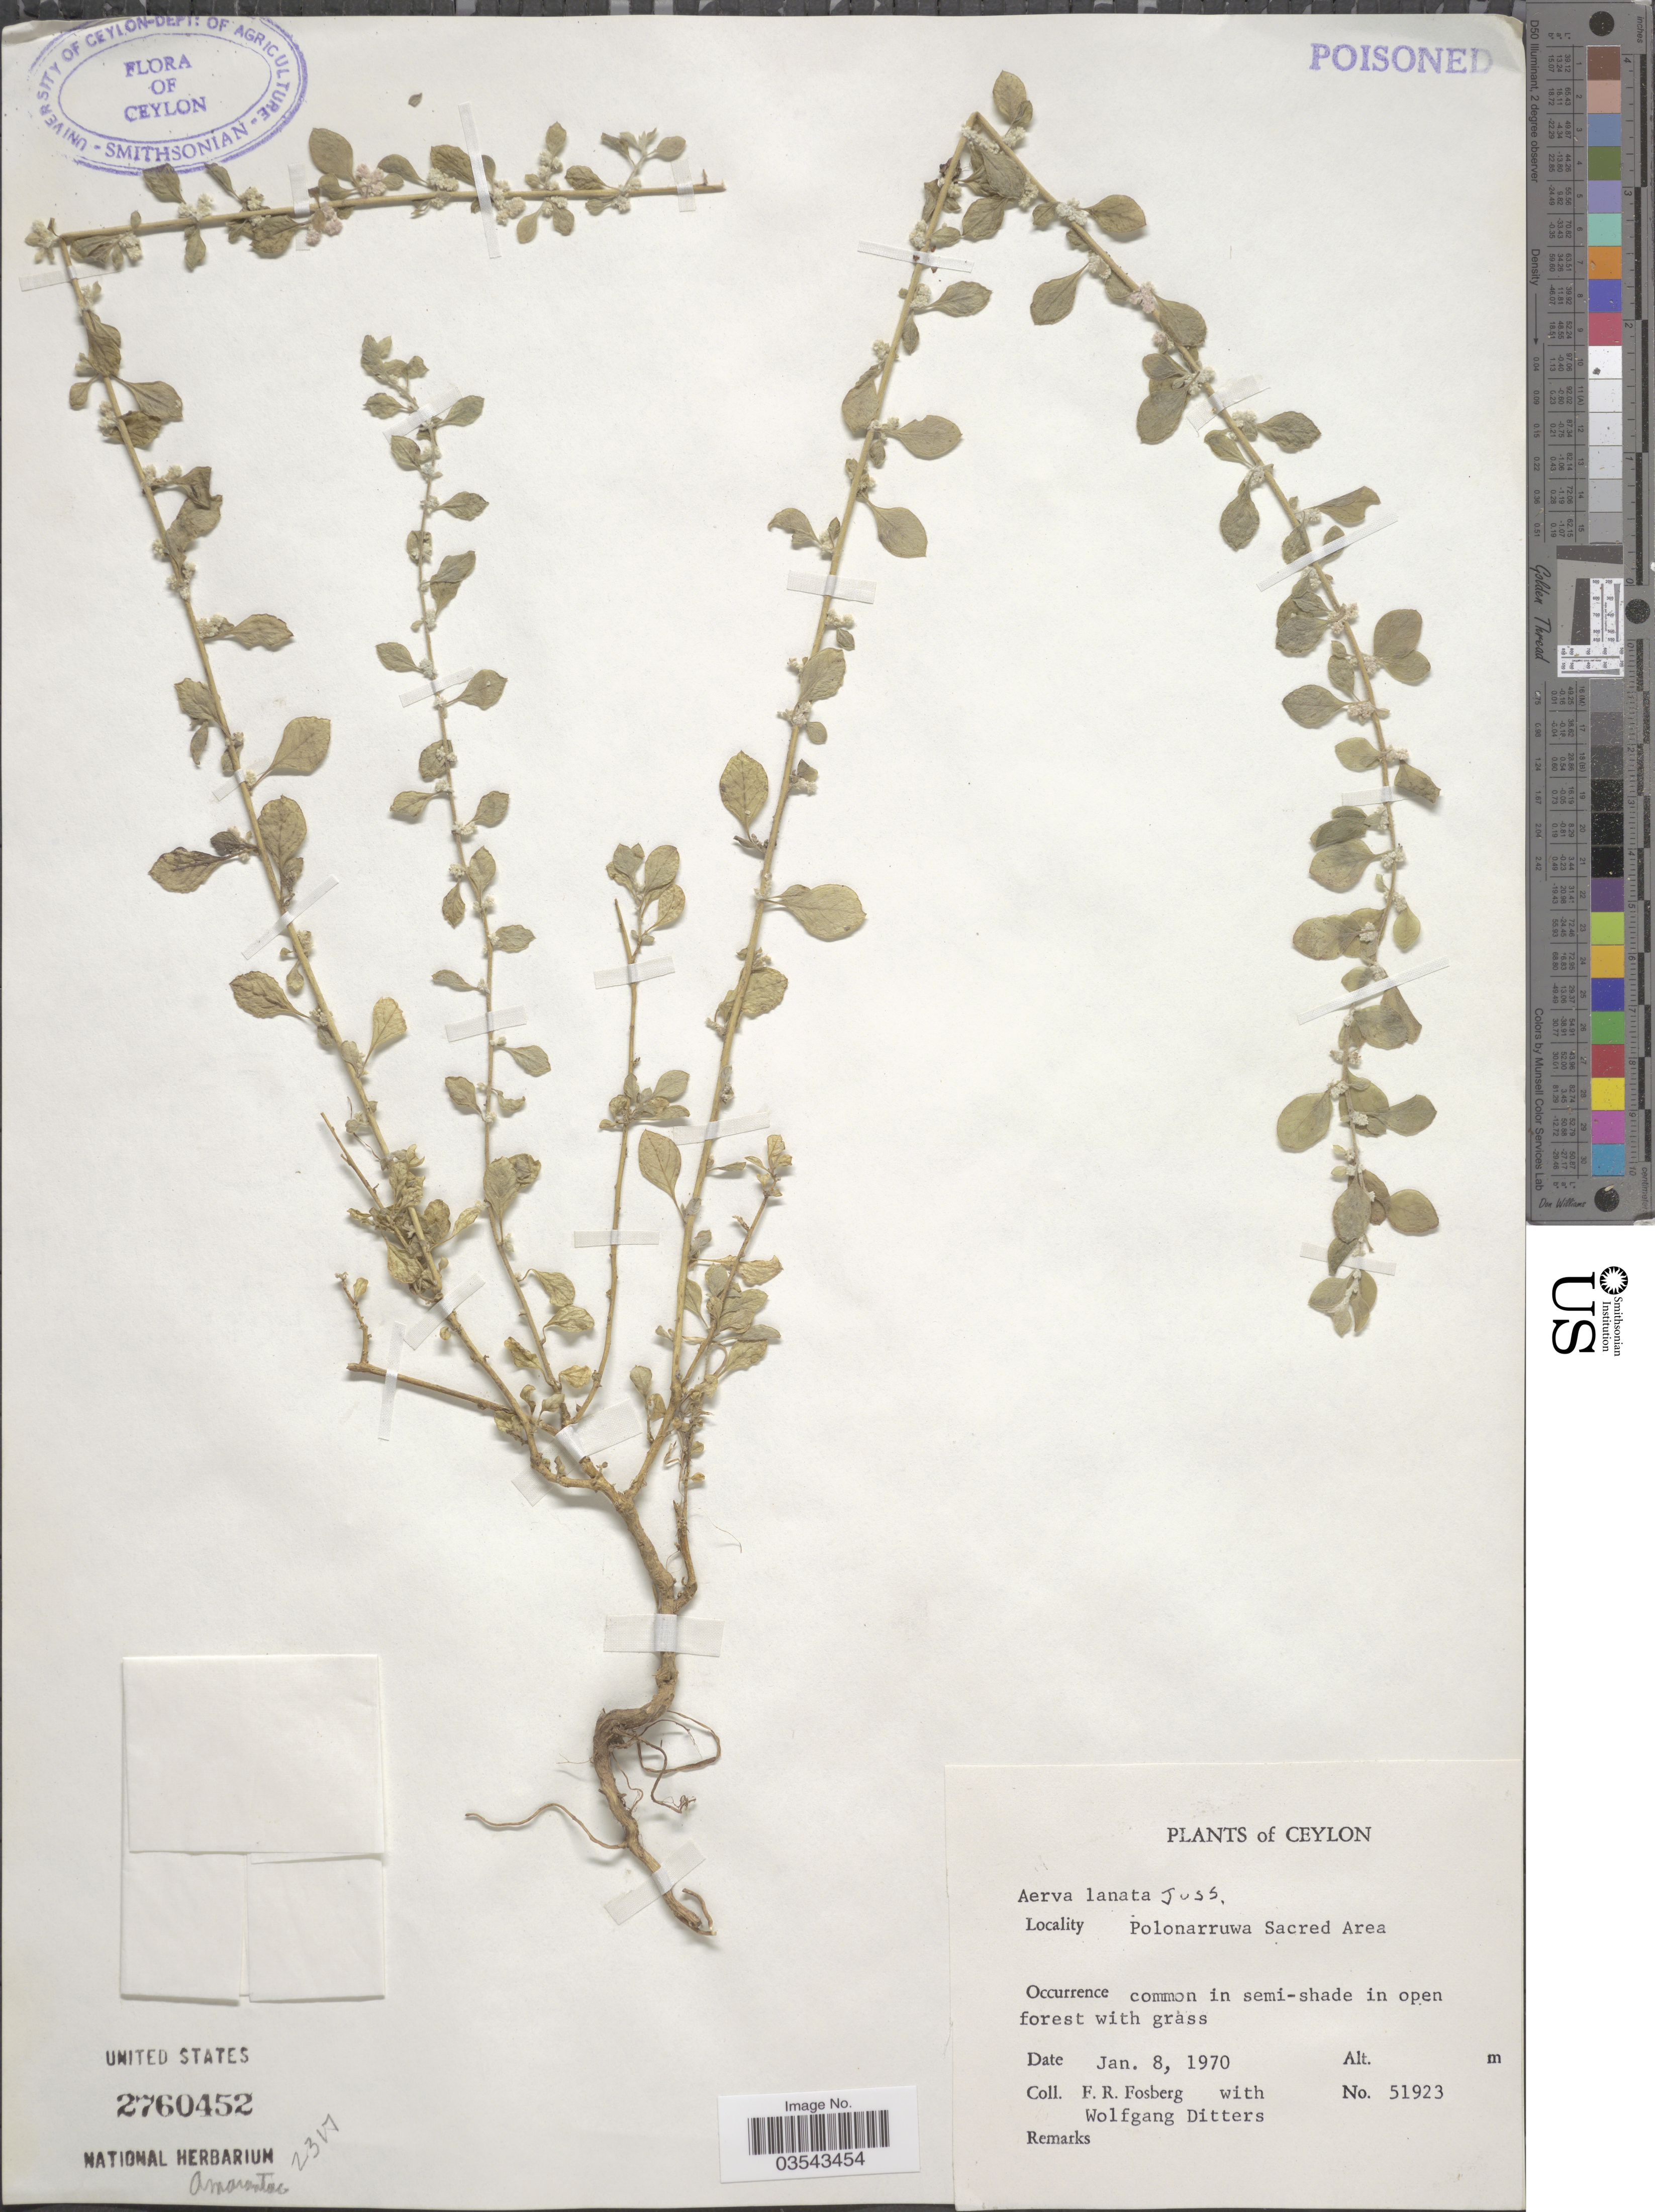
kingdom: Plantae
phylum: Tracheophyta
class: Magnoliopsida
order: Caryophyllales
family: Amaranthaceae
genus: Ouret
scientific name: Ouret lanata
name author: (L.) Kuntze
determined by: U.S. National Herbarium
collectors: F. R. Fosberg & W. Ditters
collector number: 51923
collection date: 1970-01-08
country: Sri Lanka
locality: Ceylon. Polonarruwa Sacred Area.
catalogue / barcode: US 2760452